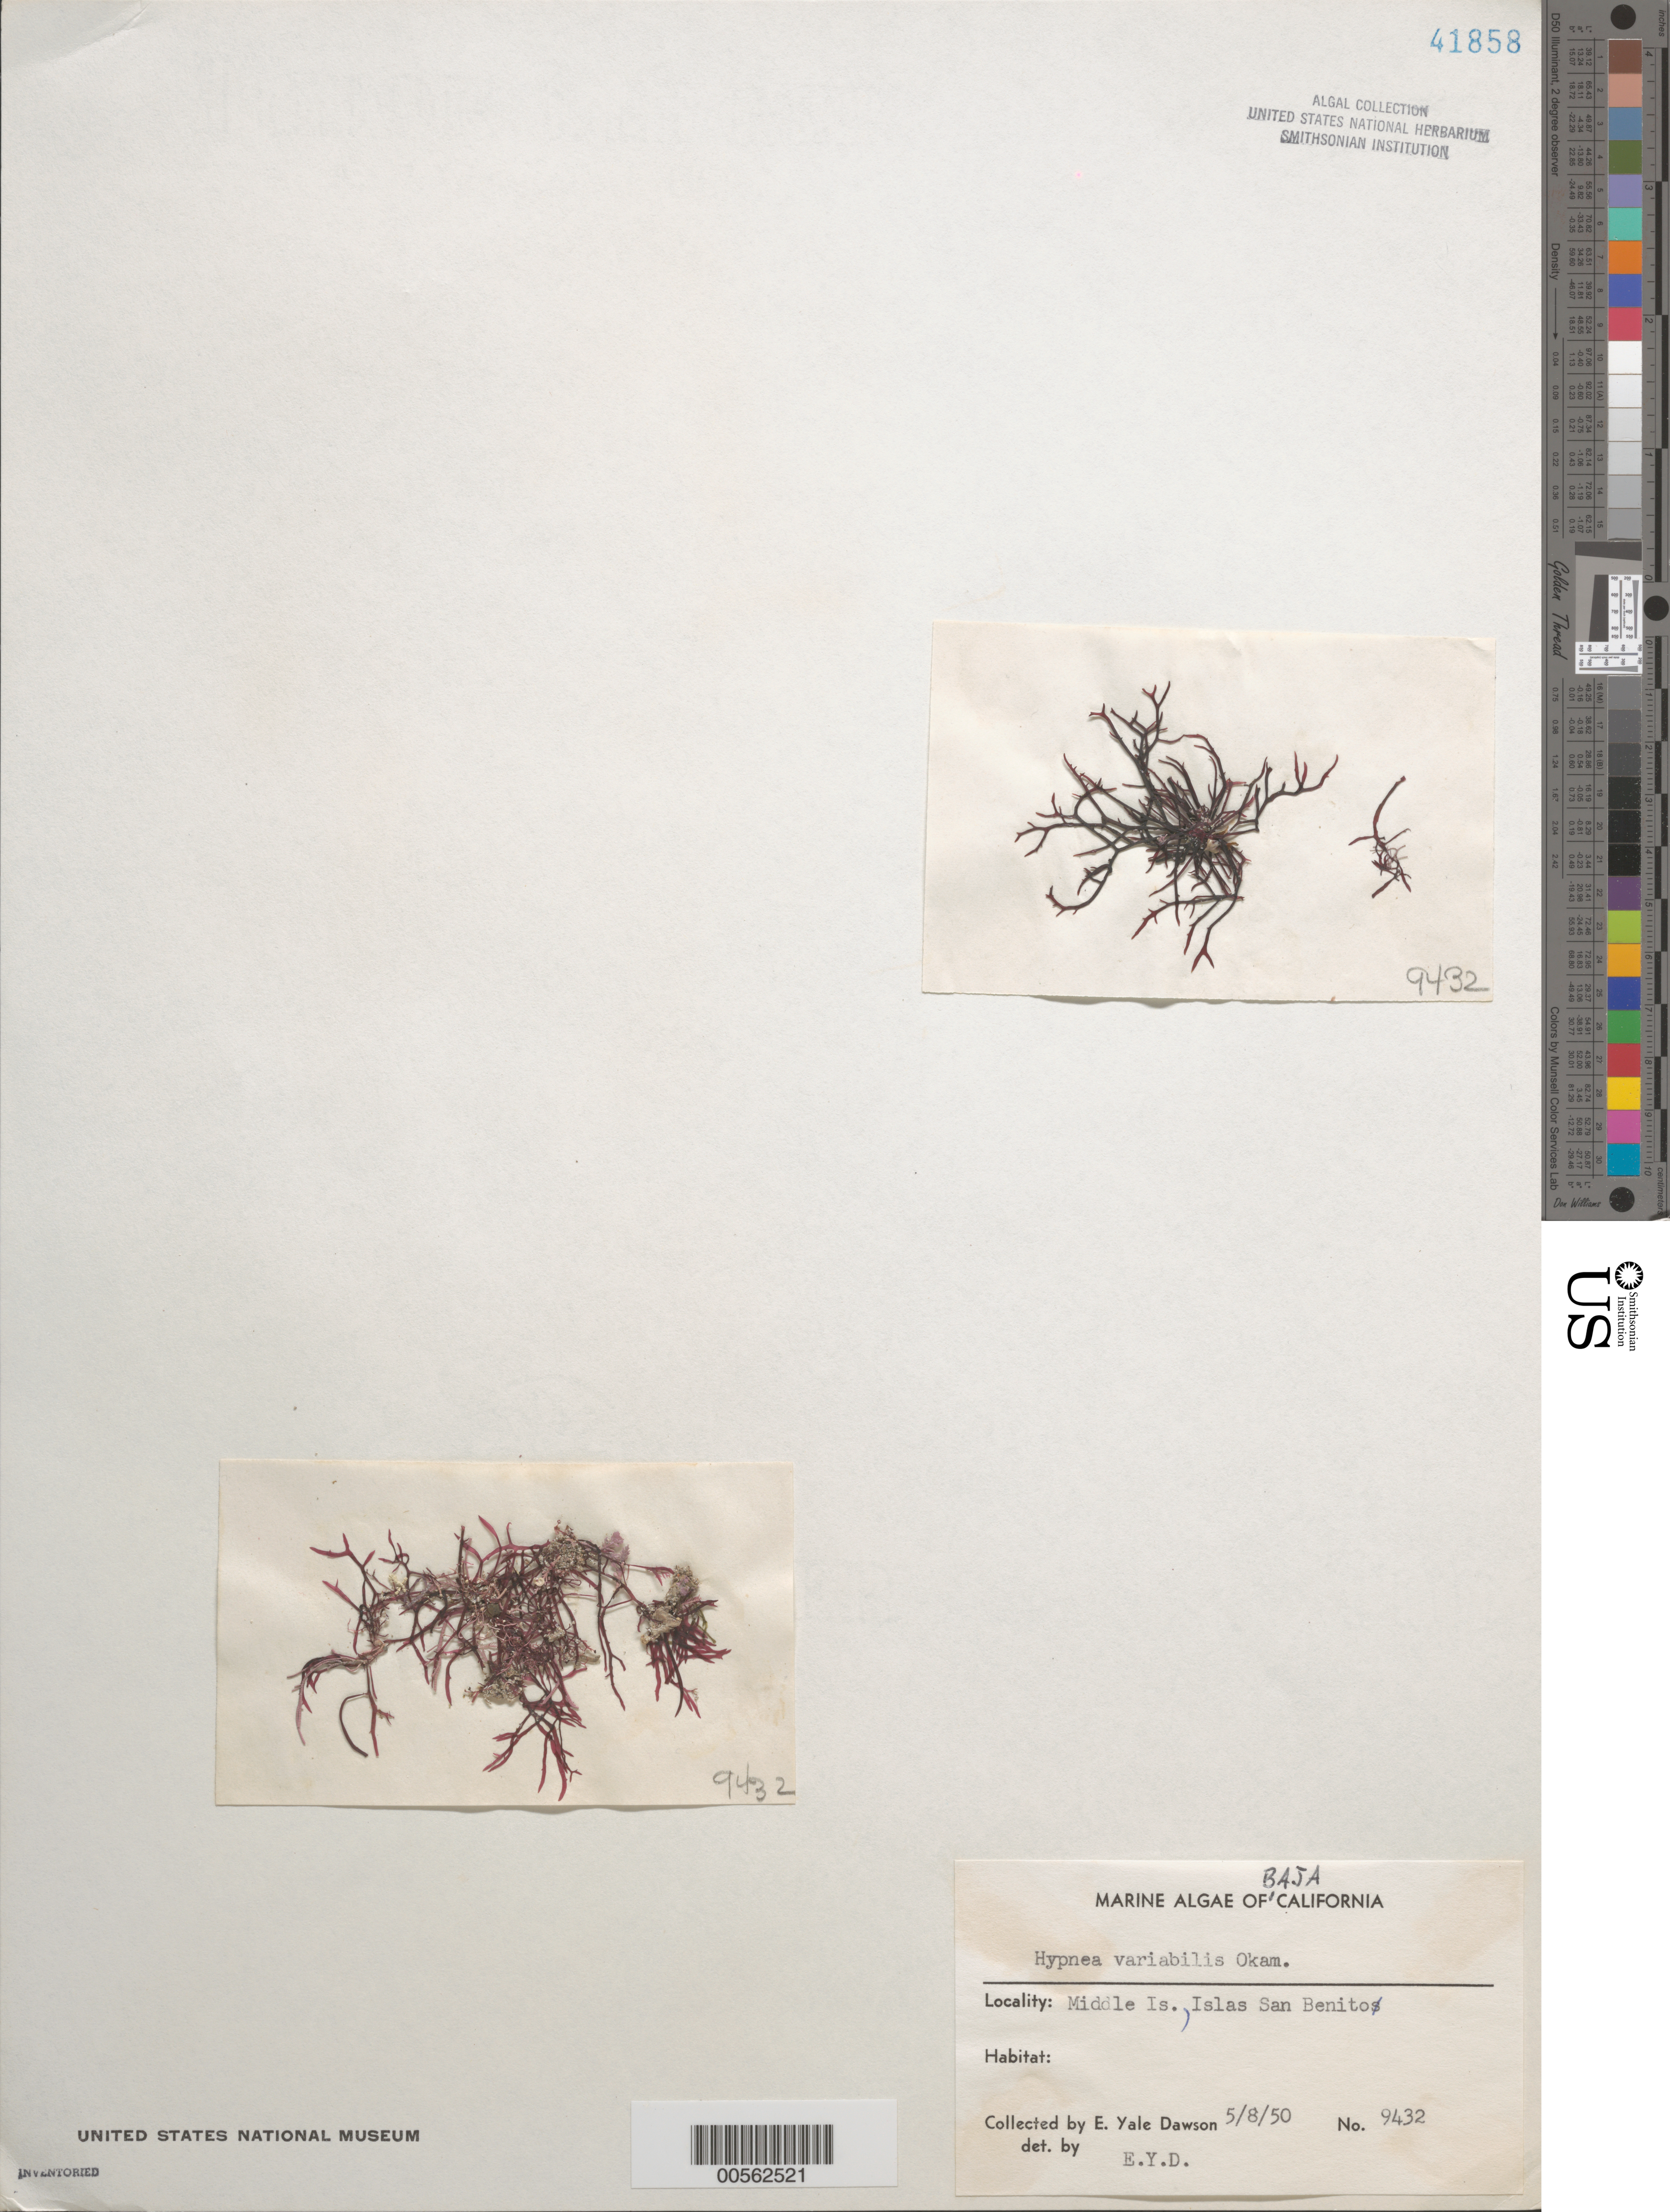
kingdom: Plantae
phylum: Rhodophyta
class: Florideophyceae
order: Gigartinales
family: Cystocloniaceae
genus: Hypnea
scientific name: Hypnea variabilis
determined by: Holguin Q., O.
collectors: E. Y. Dawson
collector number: EYD 9432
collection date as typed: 08 May 1950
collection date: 1950-05-08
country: Mexico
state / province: Baja California Norte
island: Middle Island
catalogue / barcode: US 41858